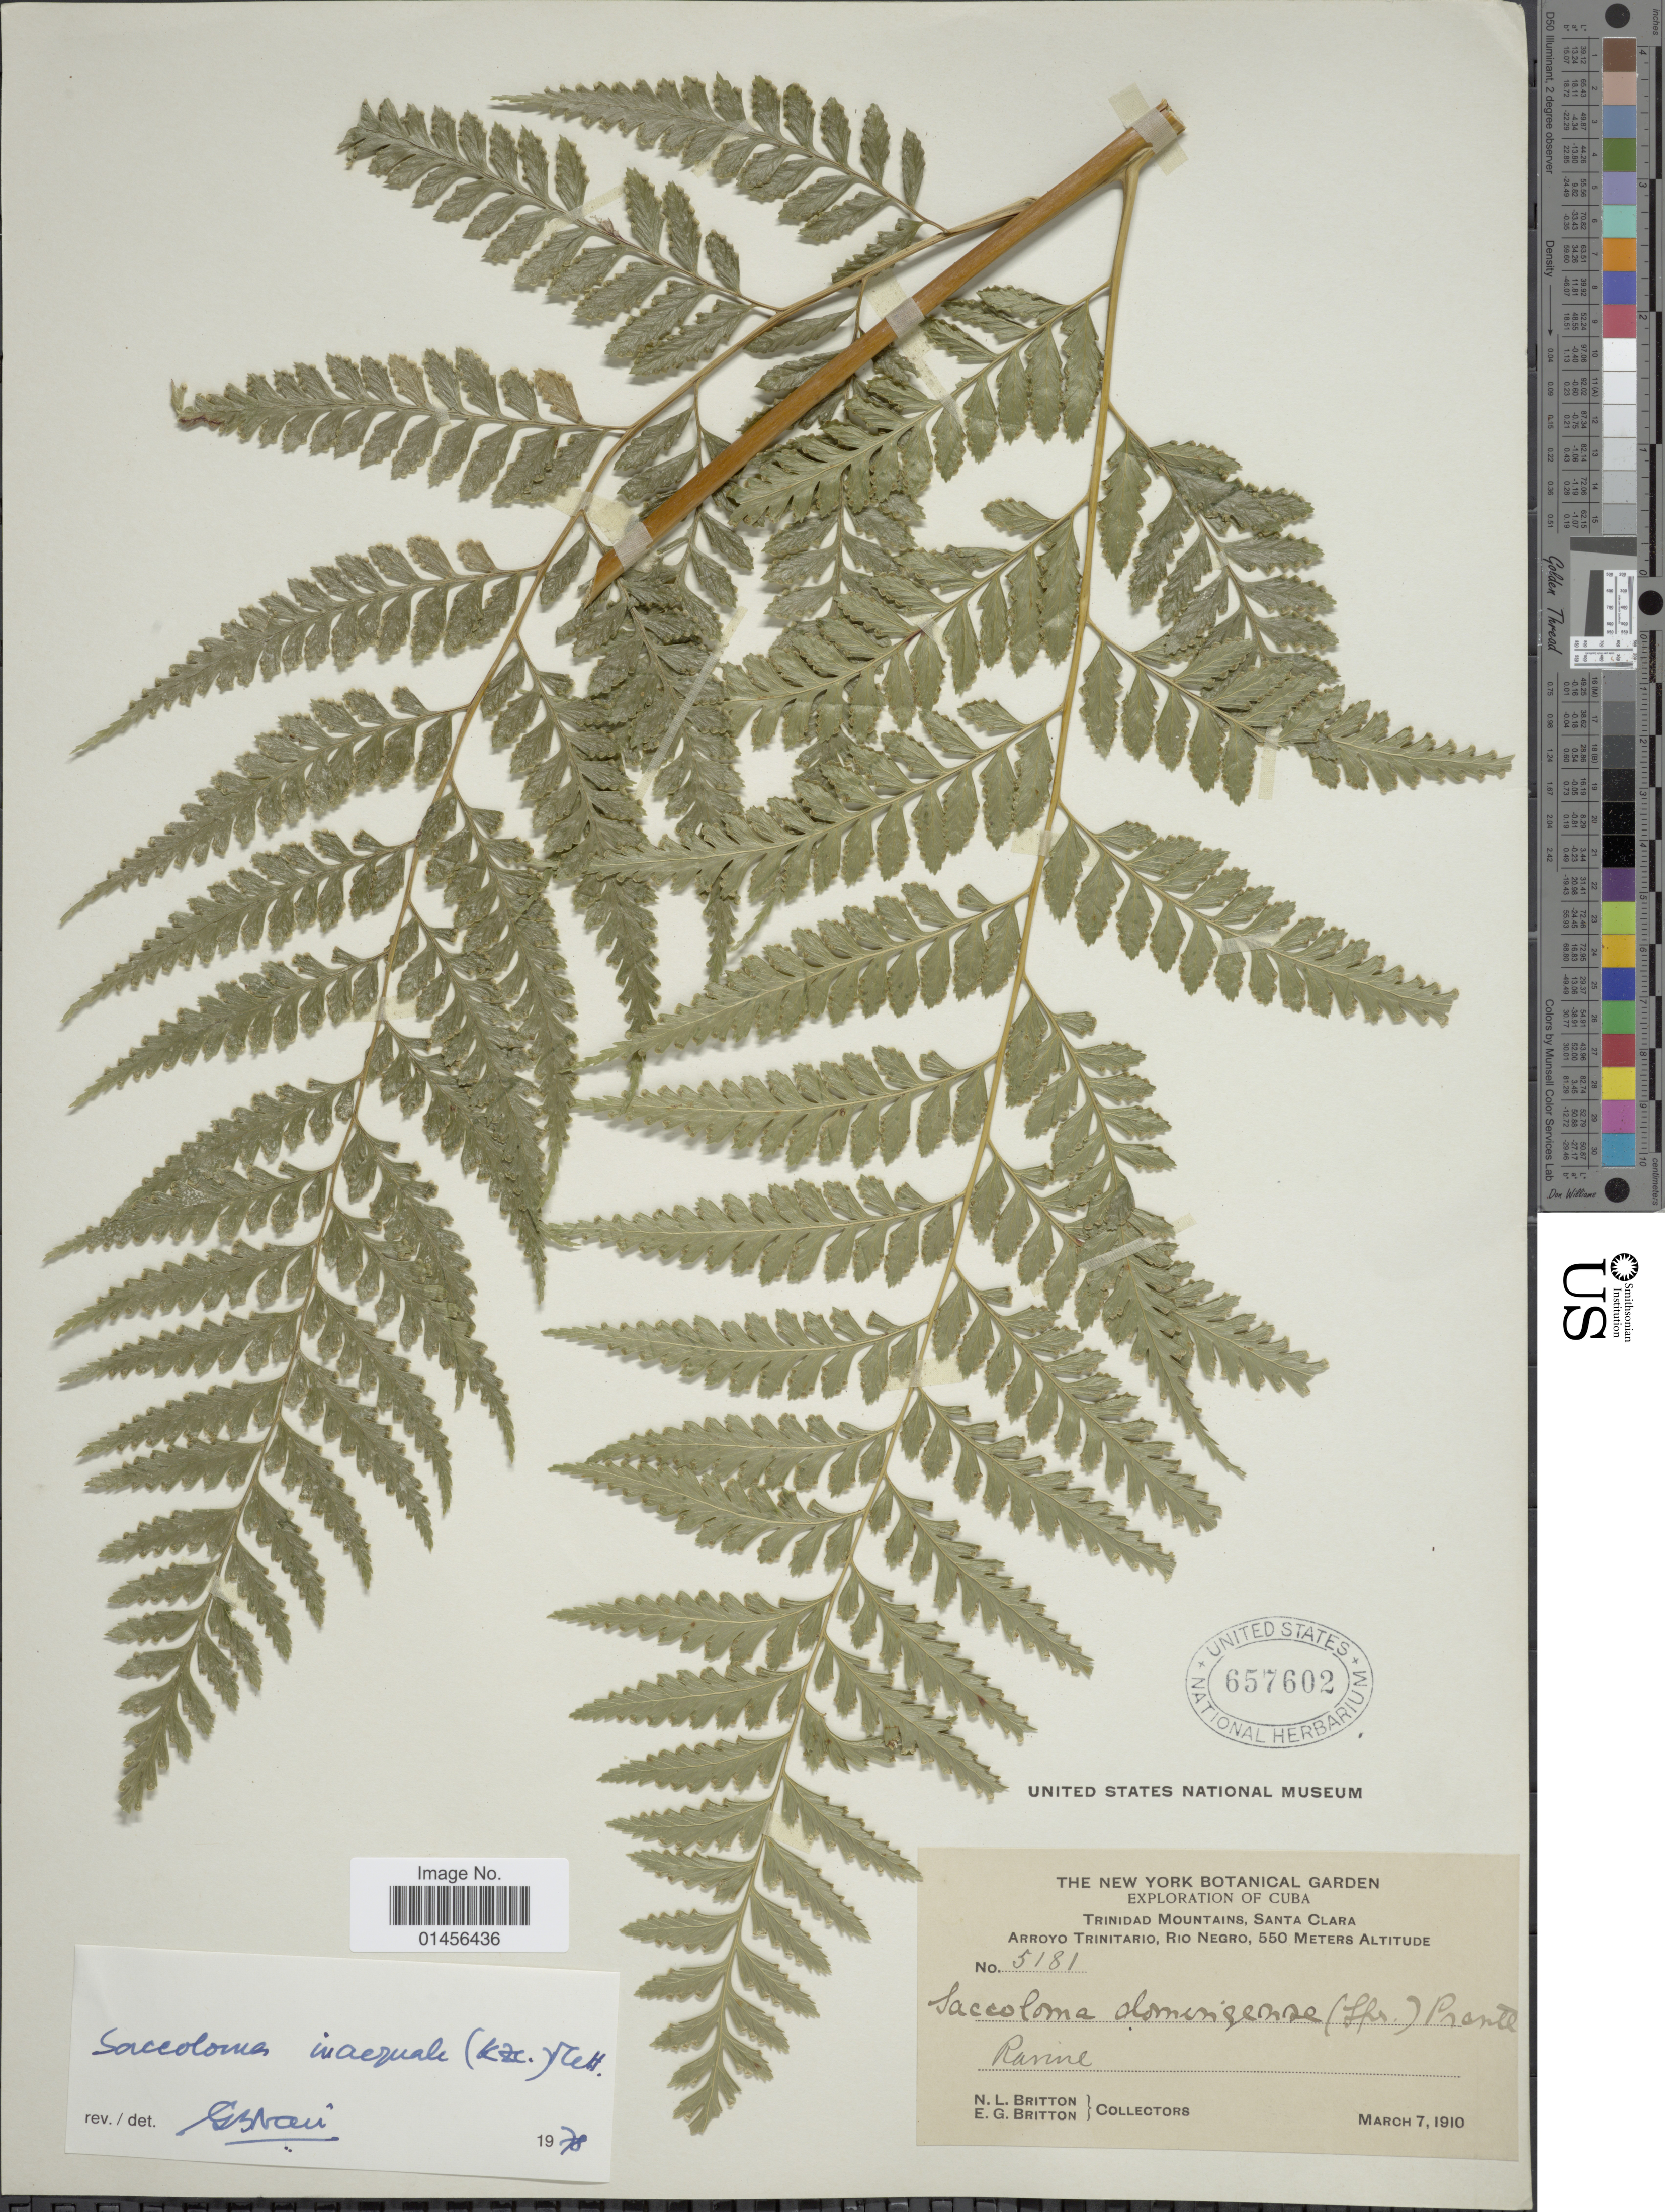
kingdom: Plantae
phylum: Tracheophyta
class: Polypodiopsida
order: Polypodiales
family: Saccolomataceae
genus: Saccoloma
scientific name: Saccoloma inaequale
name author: (Kunze) Mett.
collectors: N. Britton & E. G. Britton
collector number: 5181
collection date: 1910-03-07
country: Cuba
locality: Trinidad Mountains, Santa Clara Arroyo Trinitario, Rio Negro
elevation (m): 550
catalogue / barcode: US 657602